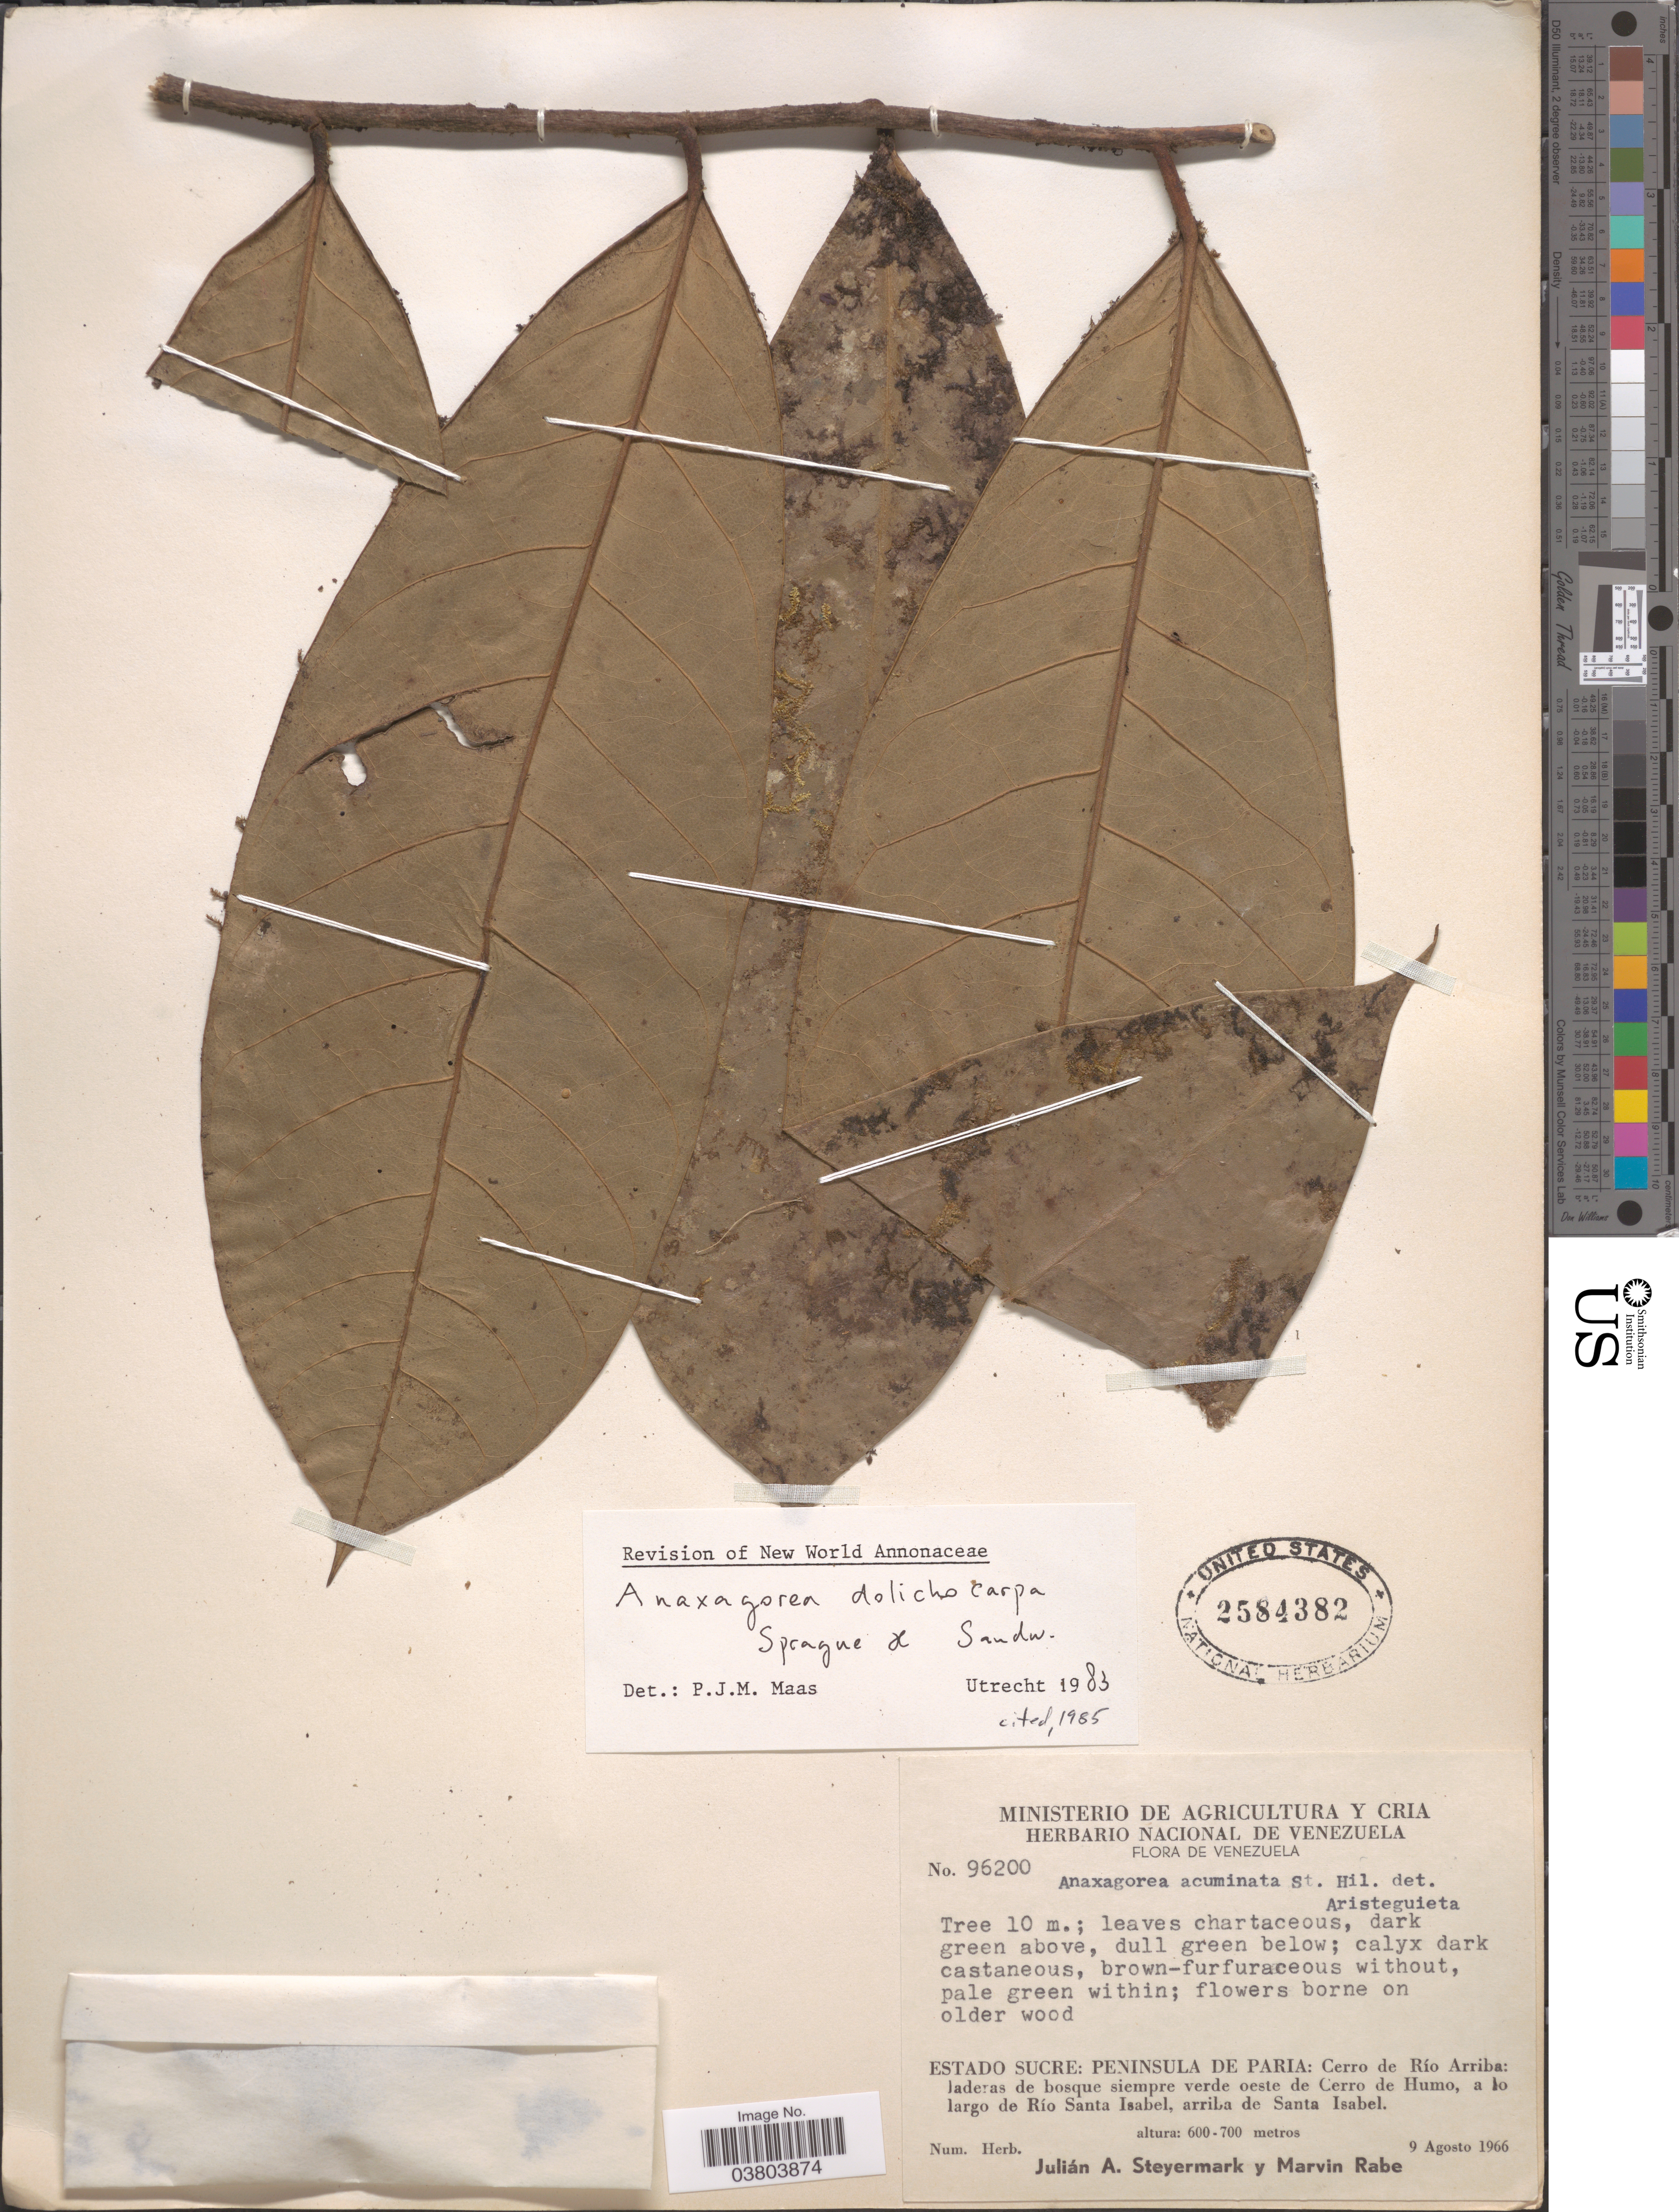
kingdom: Plantae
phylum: Tracheophyta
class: Magnoliopsida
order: Magnoliales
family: Annonaceae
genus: Anaxagorea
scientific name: Anaxagorea dolichocarpa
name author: Sprague & Sandwith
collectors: J. Steyermark & M. Rabe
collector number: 96200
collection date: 1966-08-09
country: Venezuela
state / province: Sucre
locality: Peninsula de Paria: Cerro de Río Arriba: laderas de bosque siempre verde oeste de Cerro de Humo, a lo largo de Río Santa Isabel, arriba de Santa Isabel.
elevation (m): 600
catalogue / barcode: US 2584382